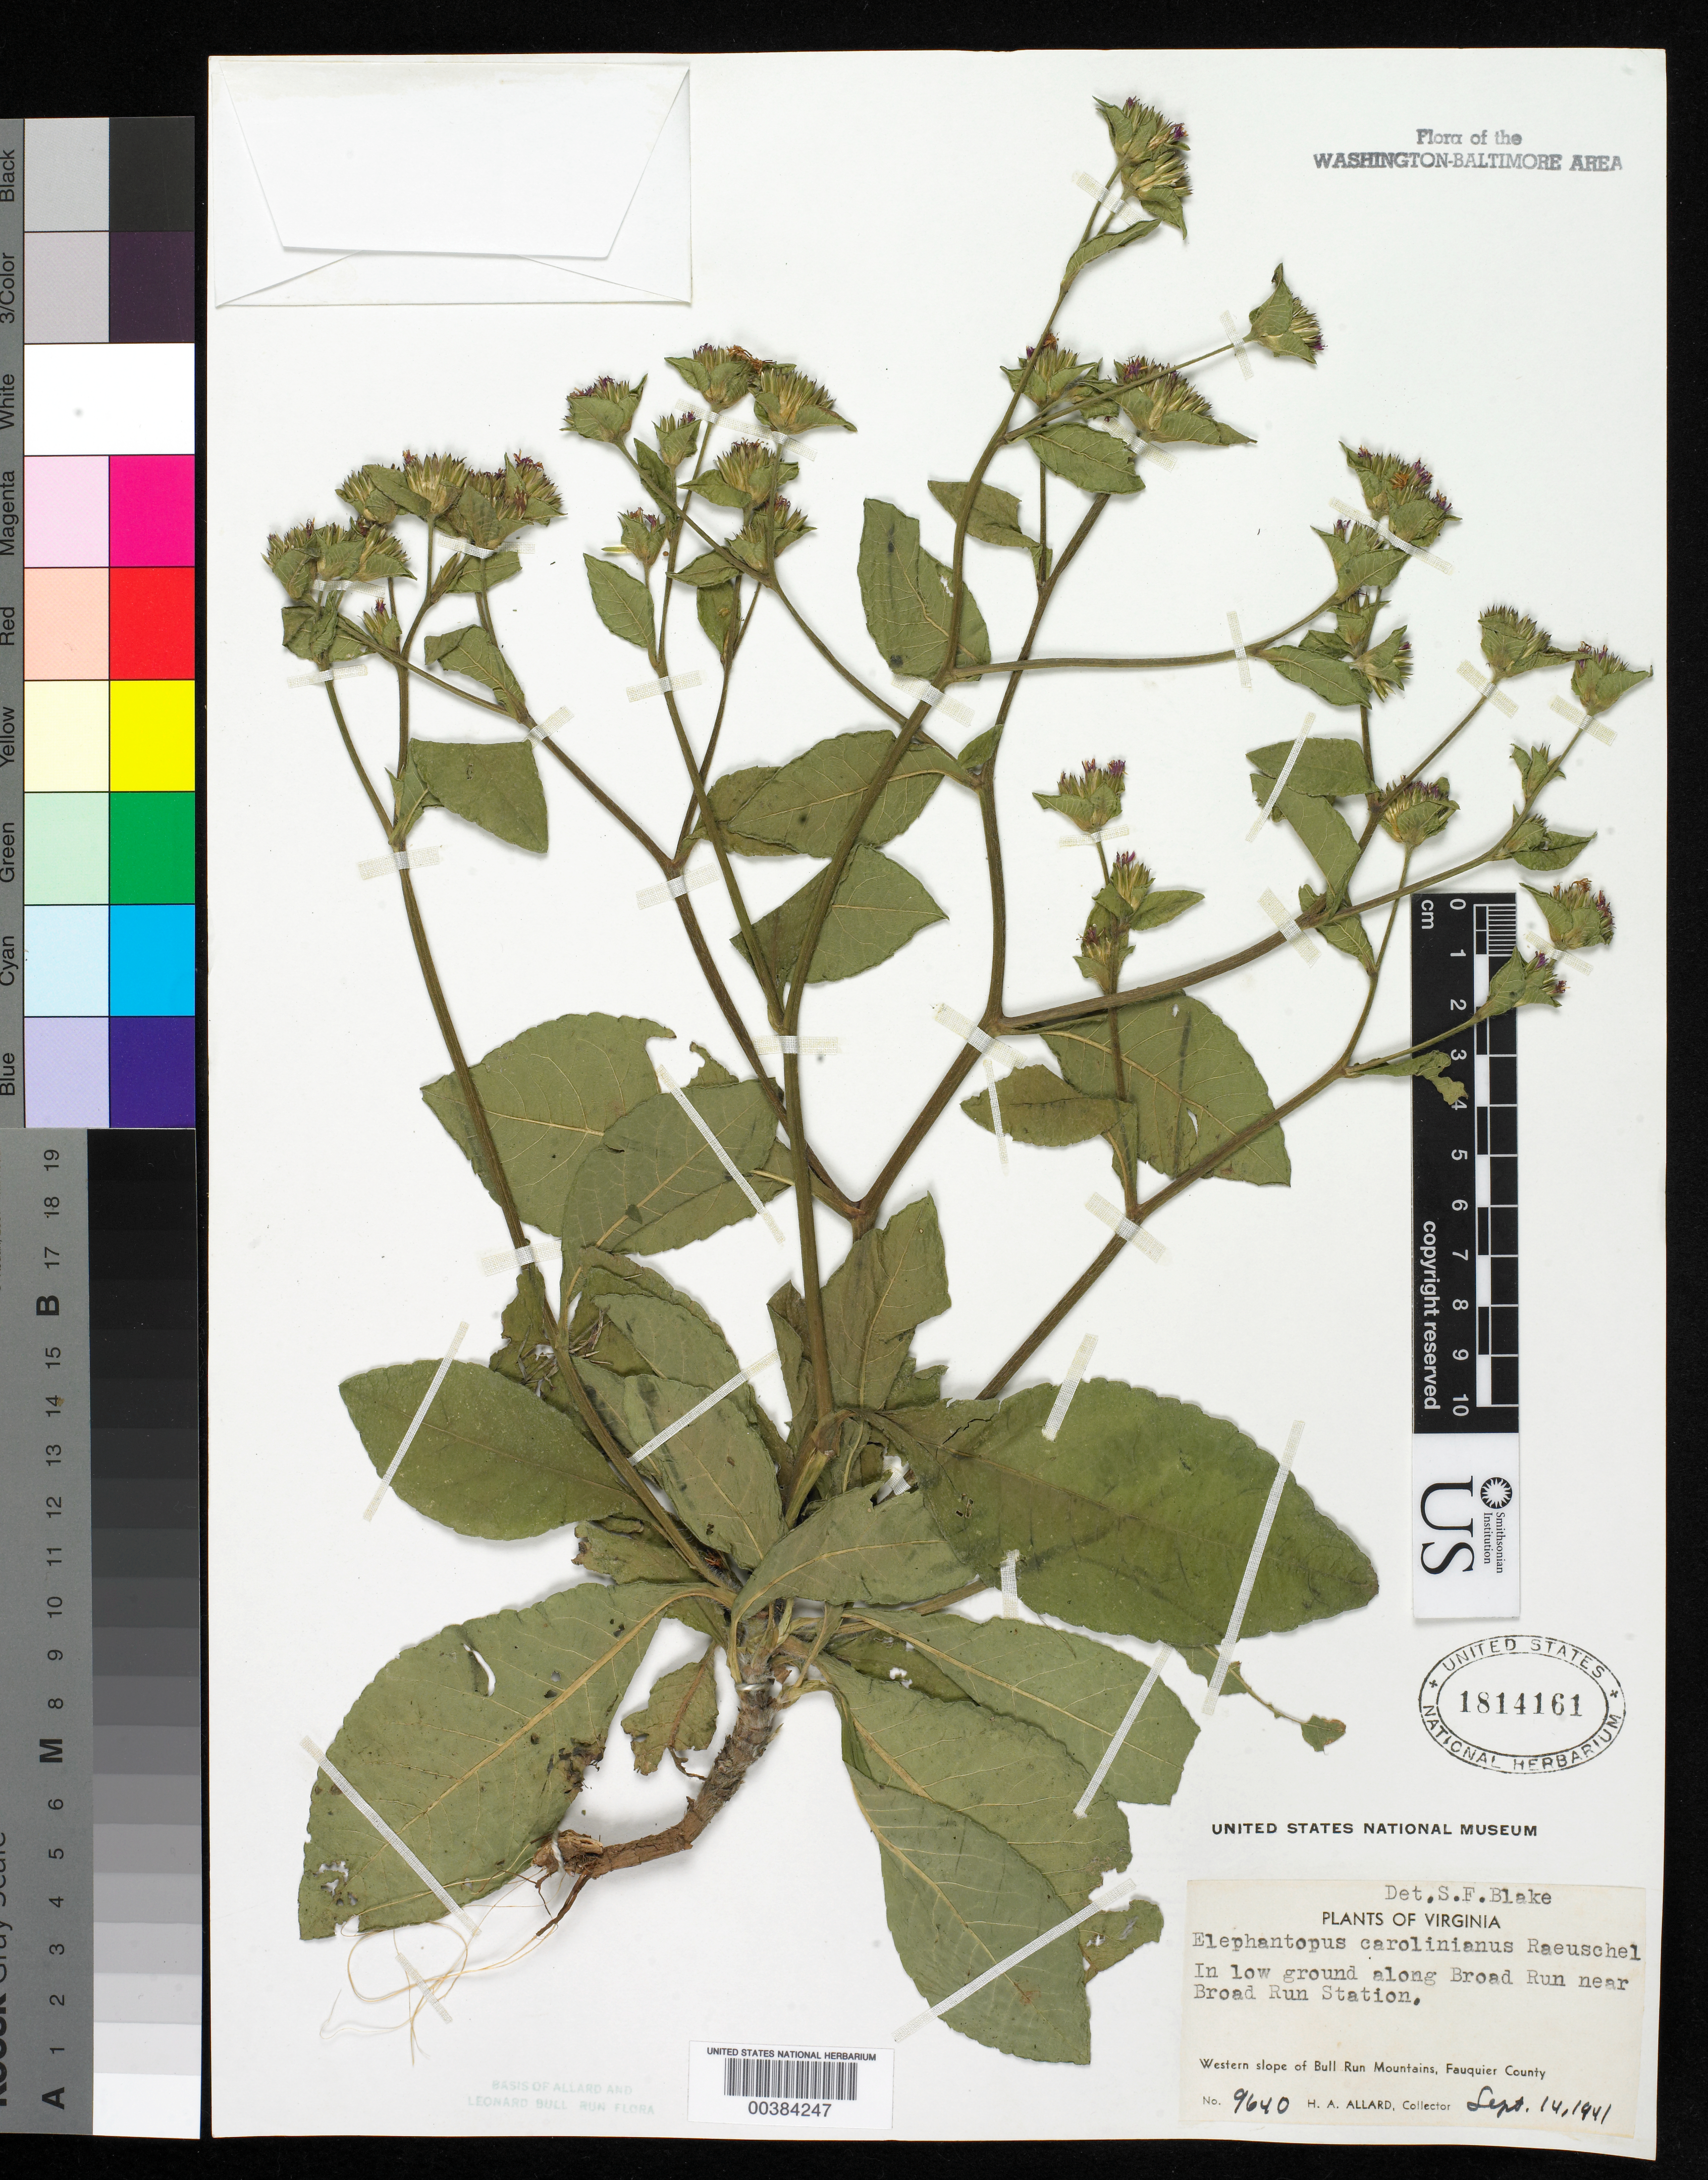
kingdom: Plantae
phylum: Tracheophyta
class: Magnoliopsida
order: Asterales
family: Asteraceae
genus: Elephantopus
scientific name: Elephantopus carolinianus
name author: Raeusch.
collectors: H. A. Allard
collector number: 9640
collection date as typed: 14 Sep 1941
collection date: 1941-09-14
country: United States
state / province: Virginia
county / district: Fauquier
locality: Along Broad Run near Broad Run Station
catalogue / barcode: US 1814161